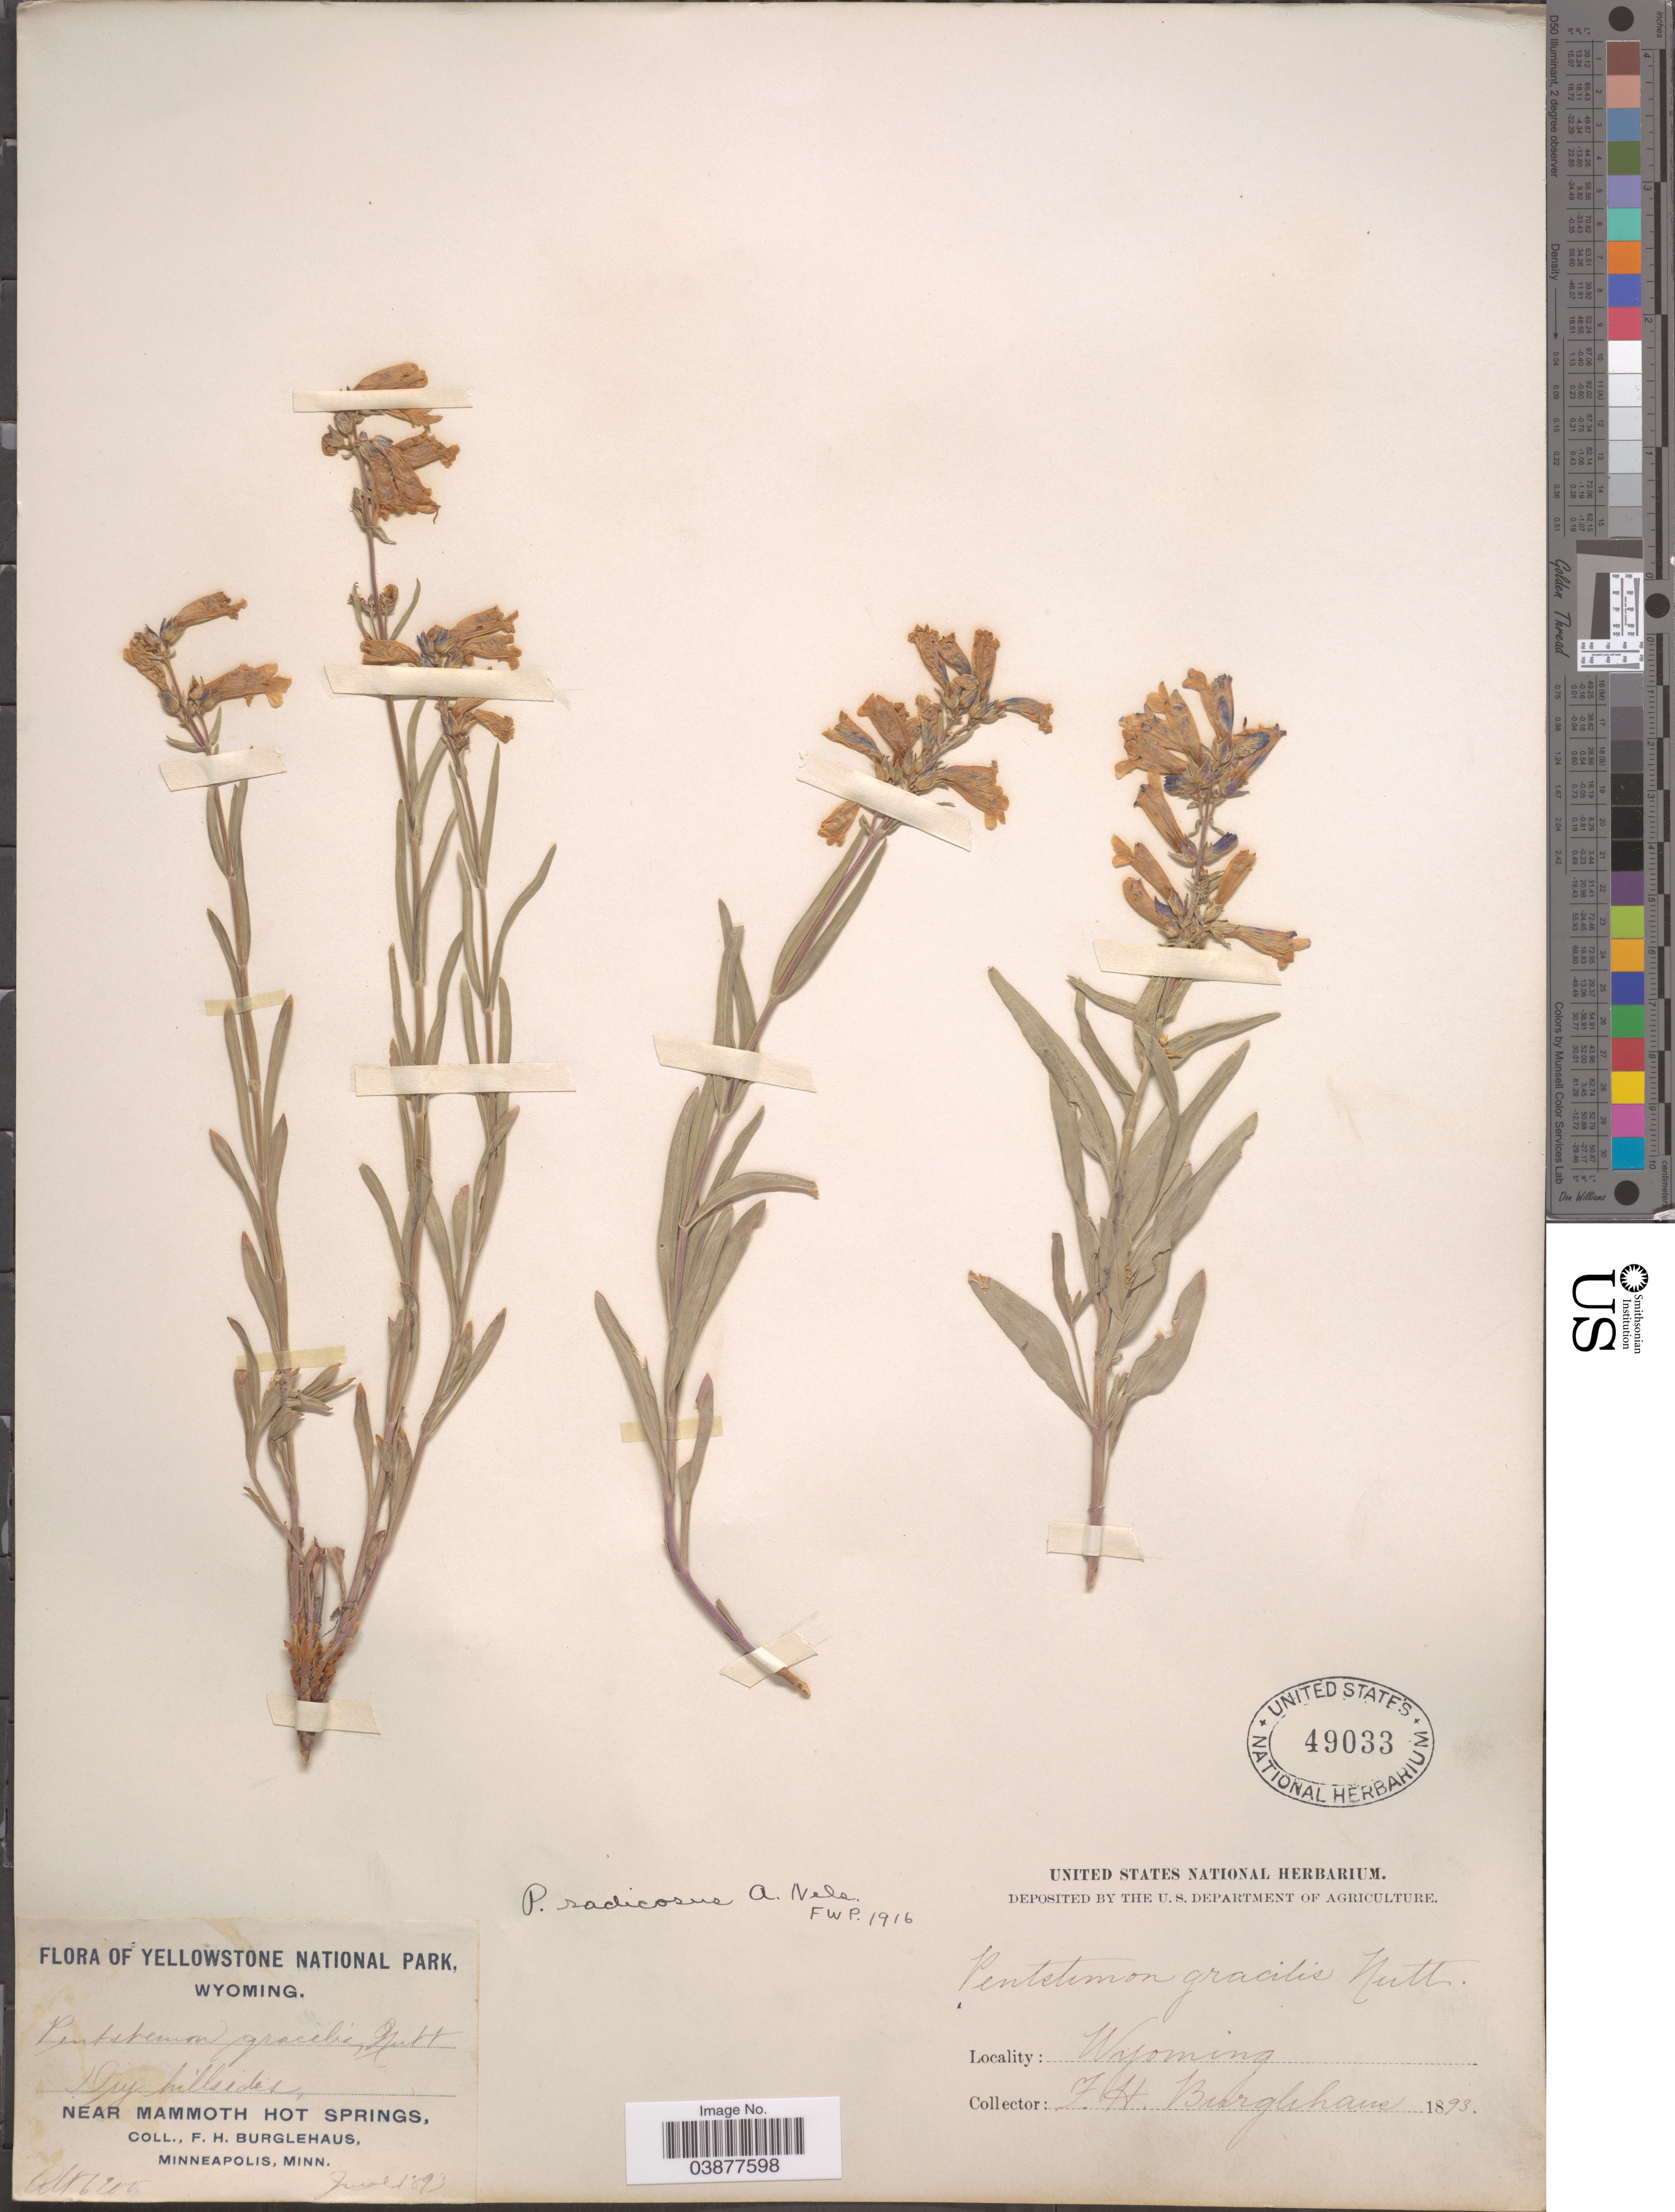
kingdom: Plantae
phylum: Tracheophyta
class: Magnoliopsida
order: Lamiales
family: Plantaginaceae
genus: Penstemon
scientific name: Penstemon radicosus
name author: A. Nelson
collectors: F. Burglehaus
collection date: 1893-06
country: United States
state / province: Wyoming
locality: Yellowstone National Park. Near Mammoth Hot Springs.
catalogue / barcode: US 49033